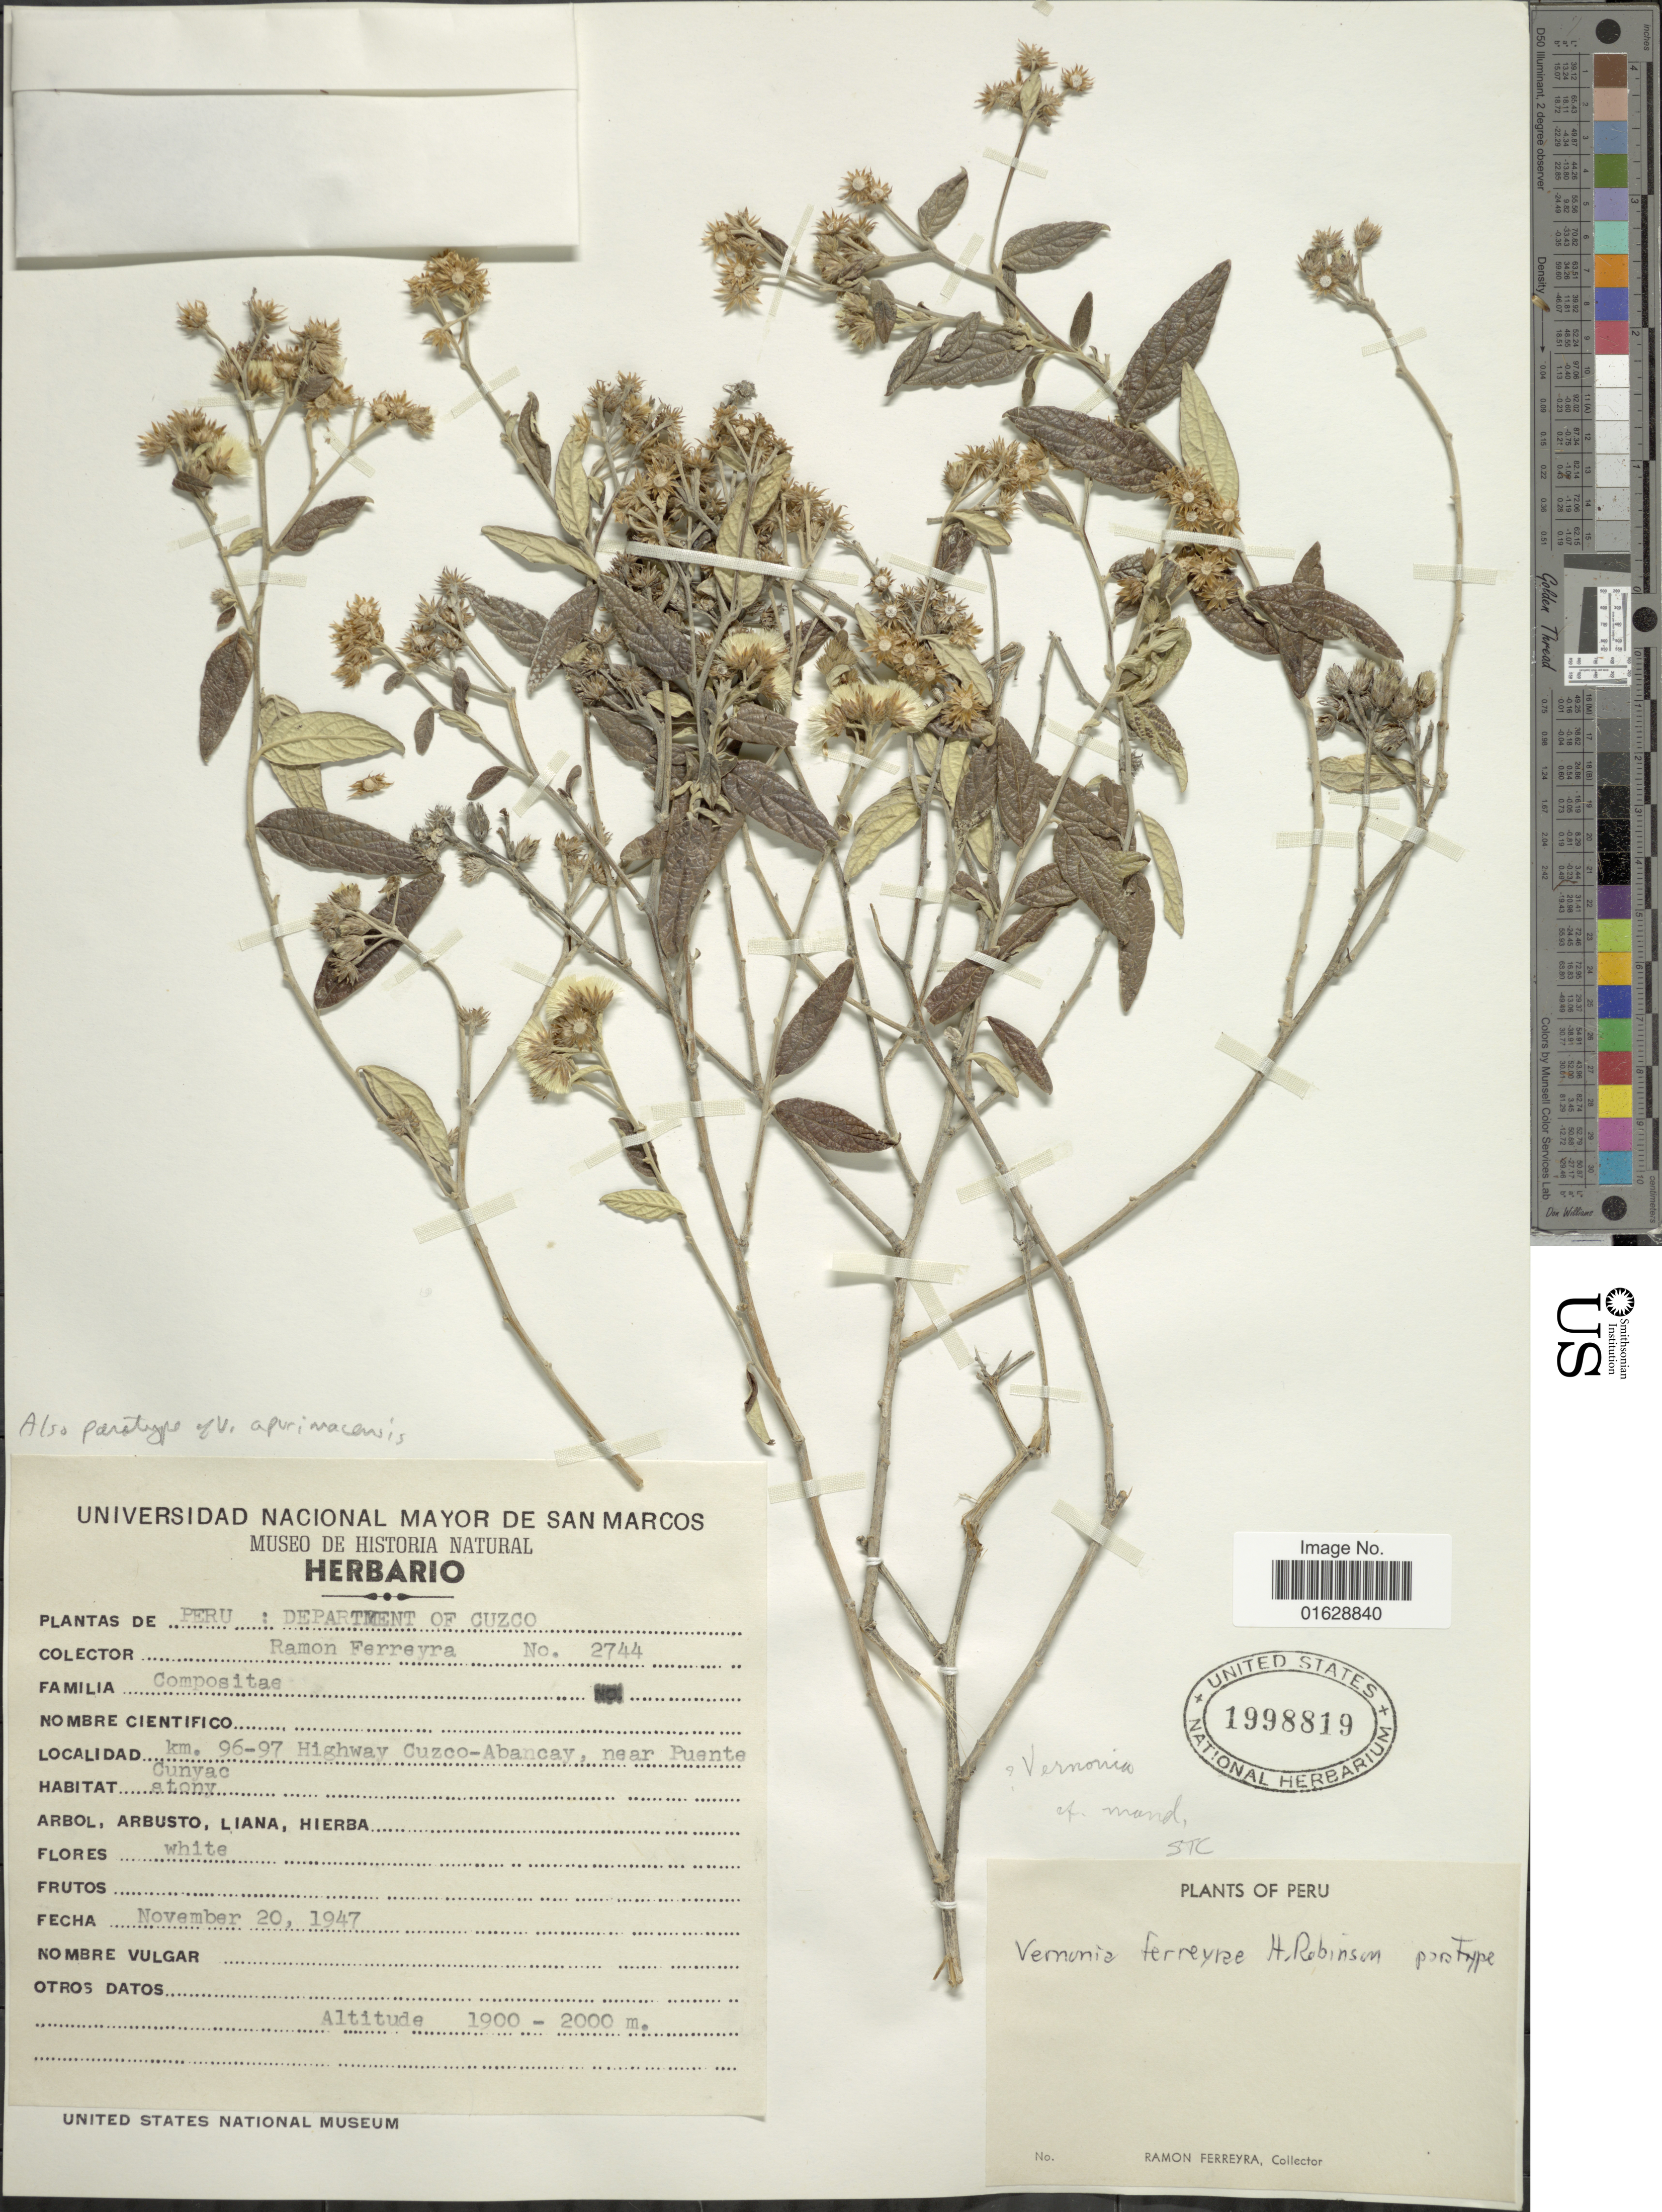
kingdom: Plantae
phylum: Tracheophyta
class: Magnoliopsida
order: Asterales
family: Asteraceae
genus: Lepidaploa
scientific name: Lepidaploa ferreyrae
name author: (H. Rob.) H. Rob.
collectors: R. A. Ferreyra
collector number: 2744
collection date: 1947-11-20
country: Peru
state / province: Cusco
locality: Department of Cuzco. Km. 96-97 Highway Cuzco-Abancay, near Puente. Cunyac.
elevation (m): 1900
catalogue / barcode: US 1998819